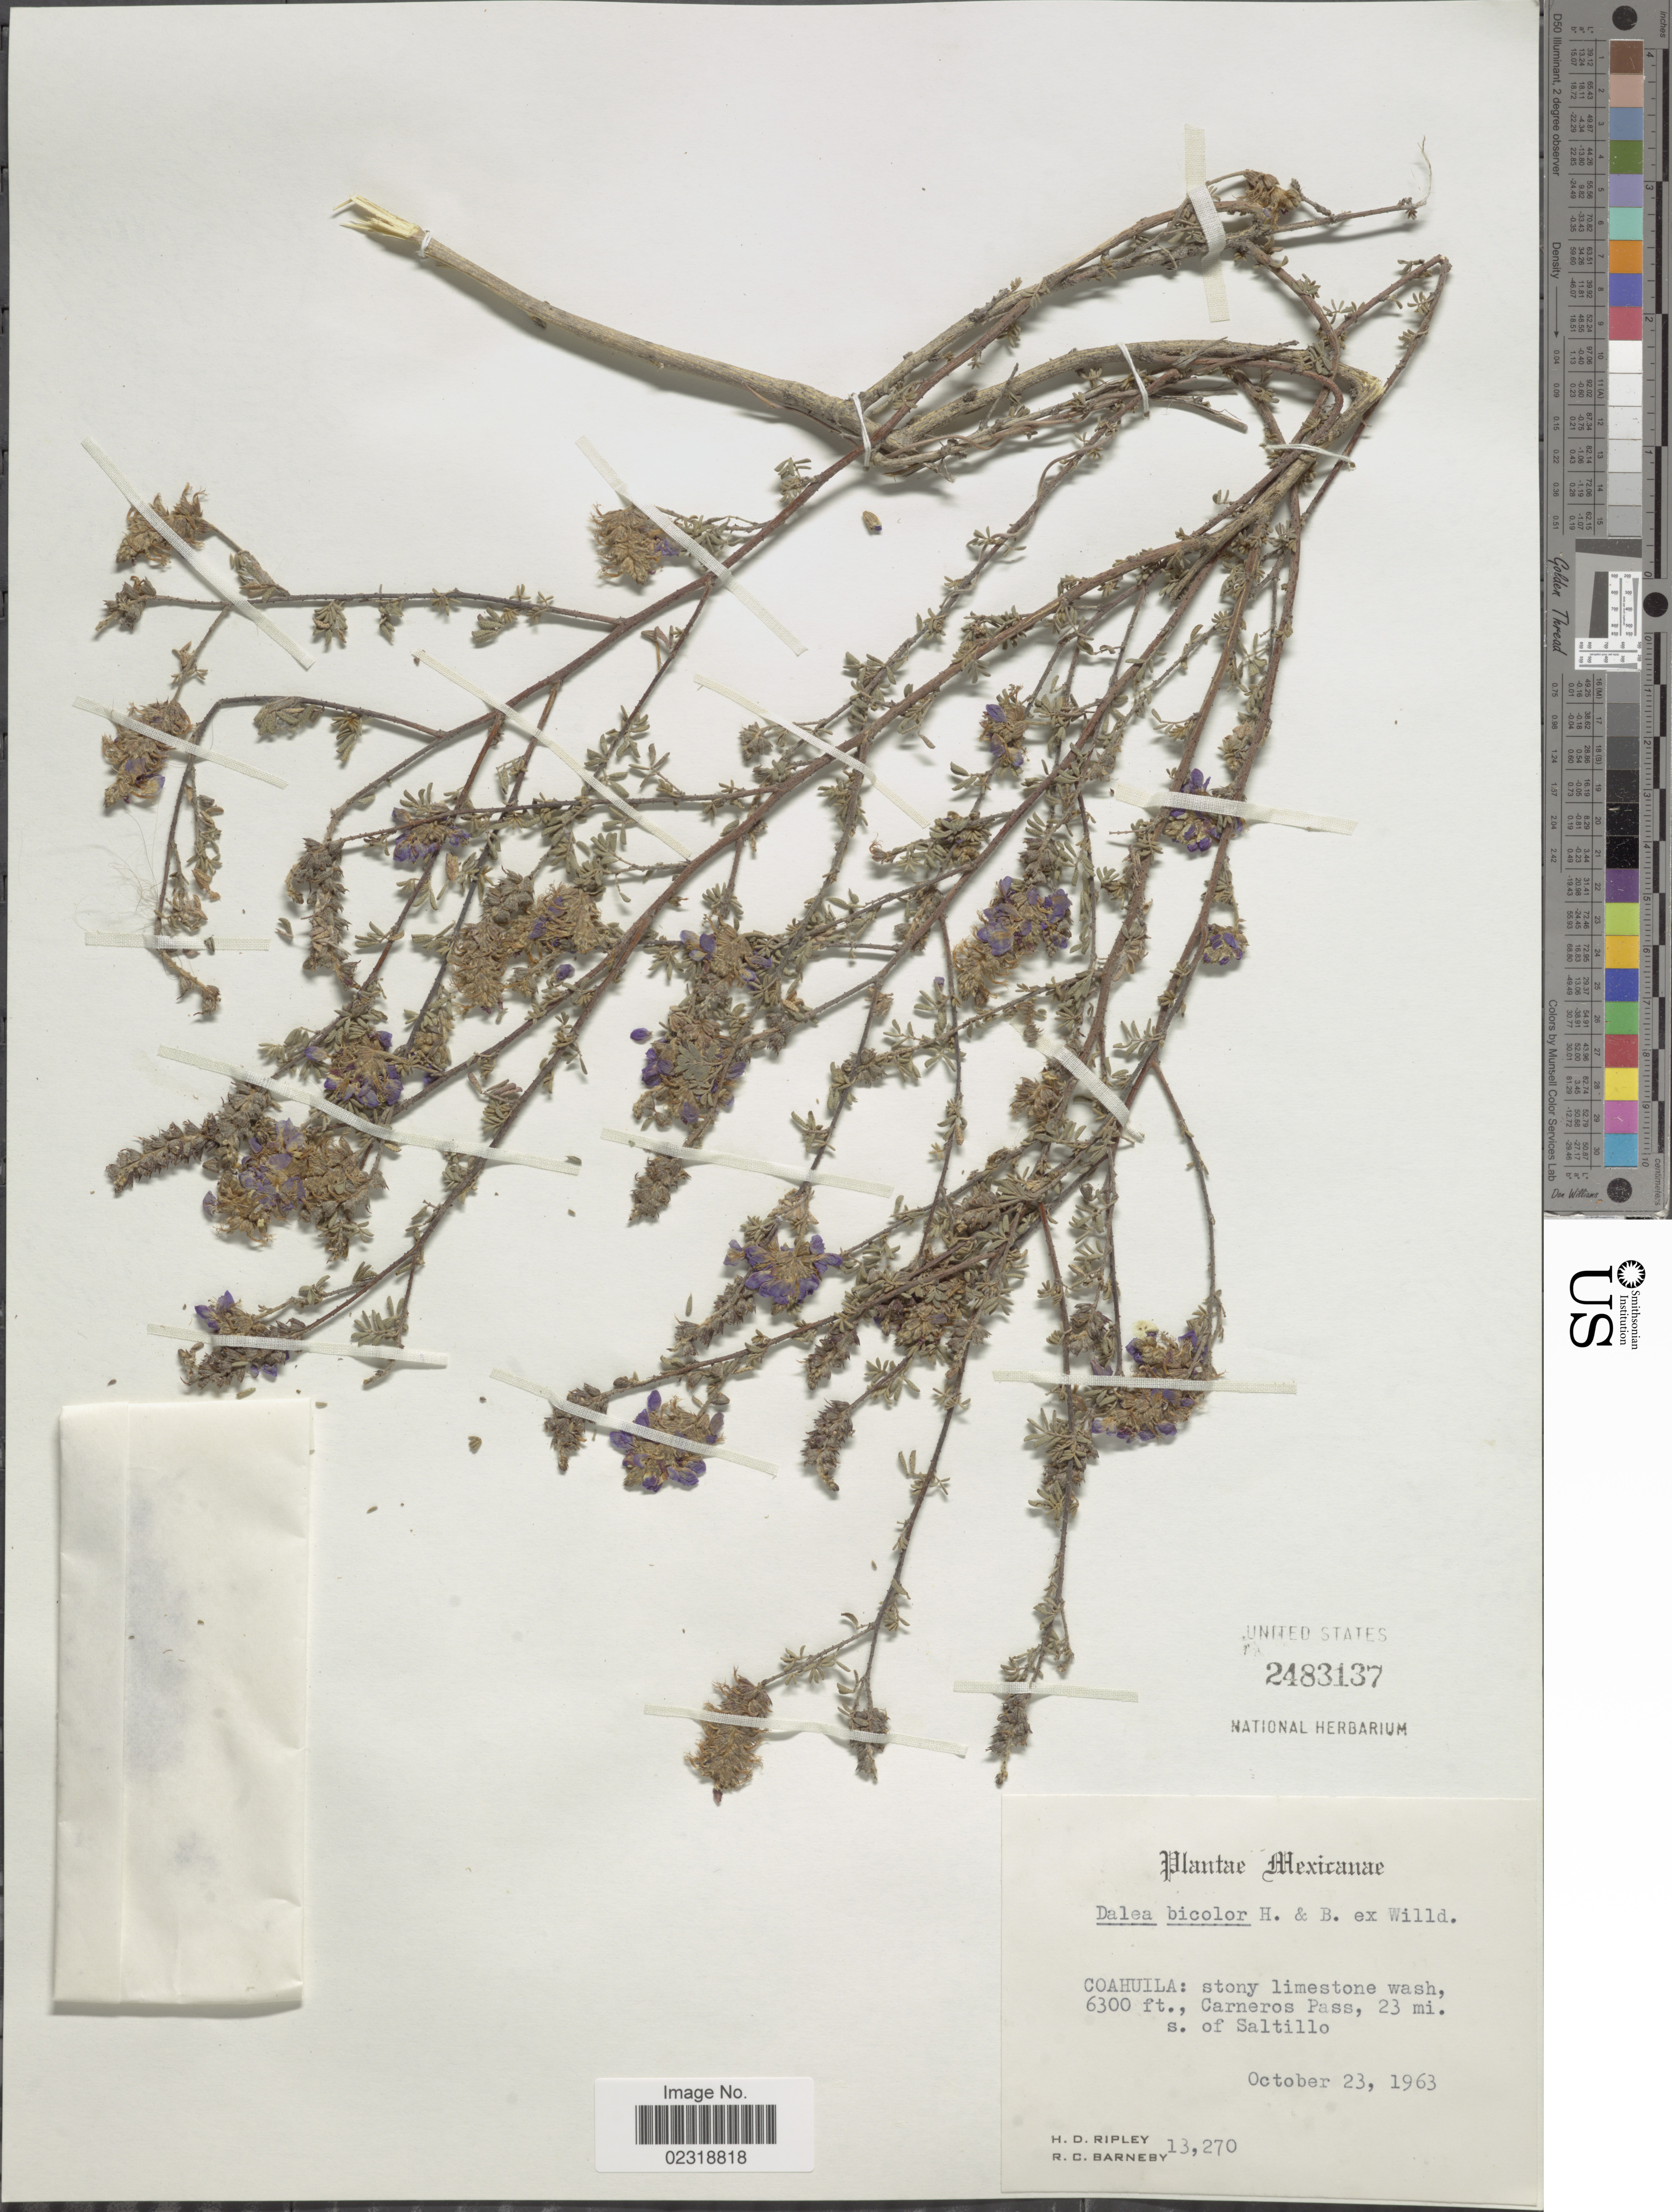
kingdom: Plantae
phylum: Tracheophyta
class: Magnoliopsida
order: Fabales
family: Fabaceae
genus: Dalea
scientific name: Dalea bicolor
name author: Humb. & Bonpl. ex Willd.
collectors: H. Ripley & R. C. Barneby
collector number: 13270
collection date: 1963-10-23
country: Mexico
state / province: Coahuila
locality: Stony limestone wash, Carneros Pass, 23 mi. s. of Saltillo.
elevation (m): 1920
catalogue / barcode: US 2483137